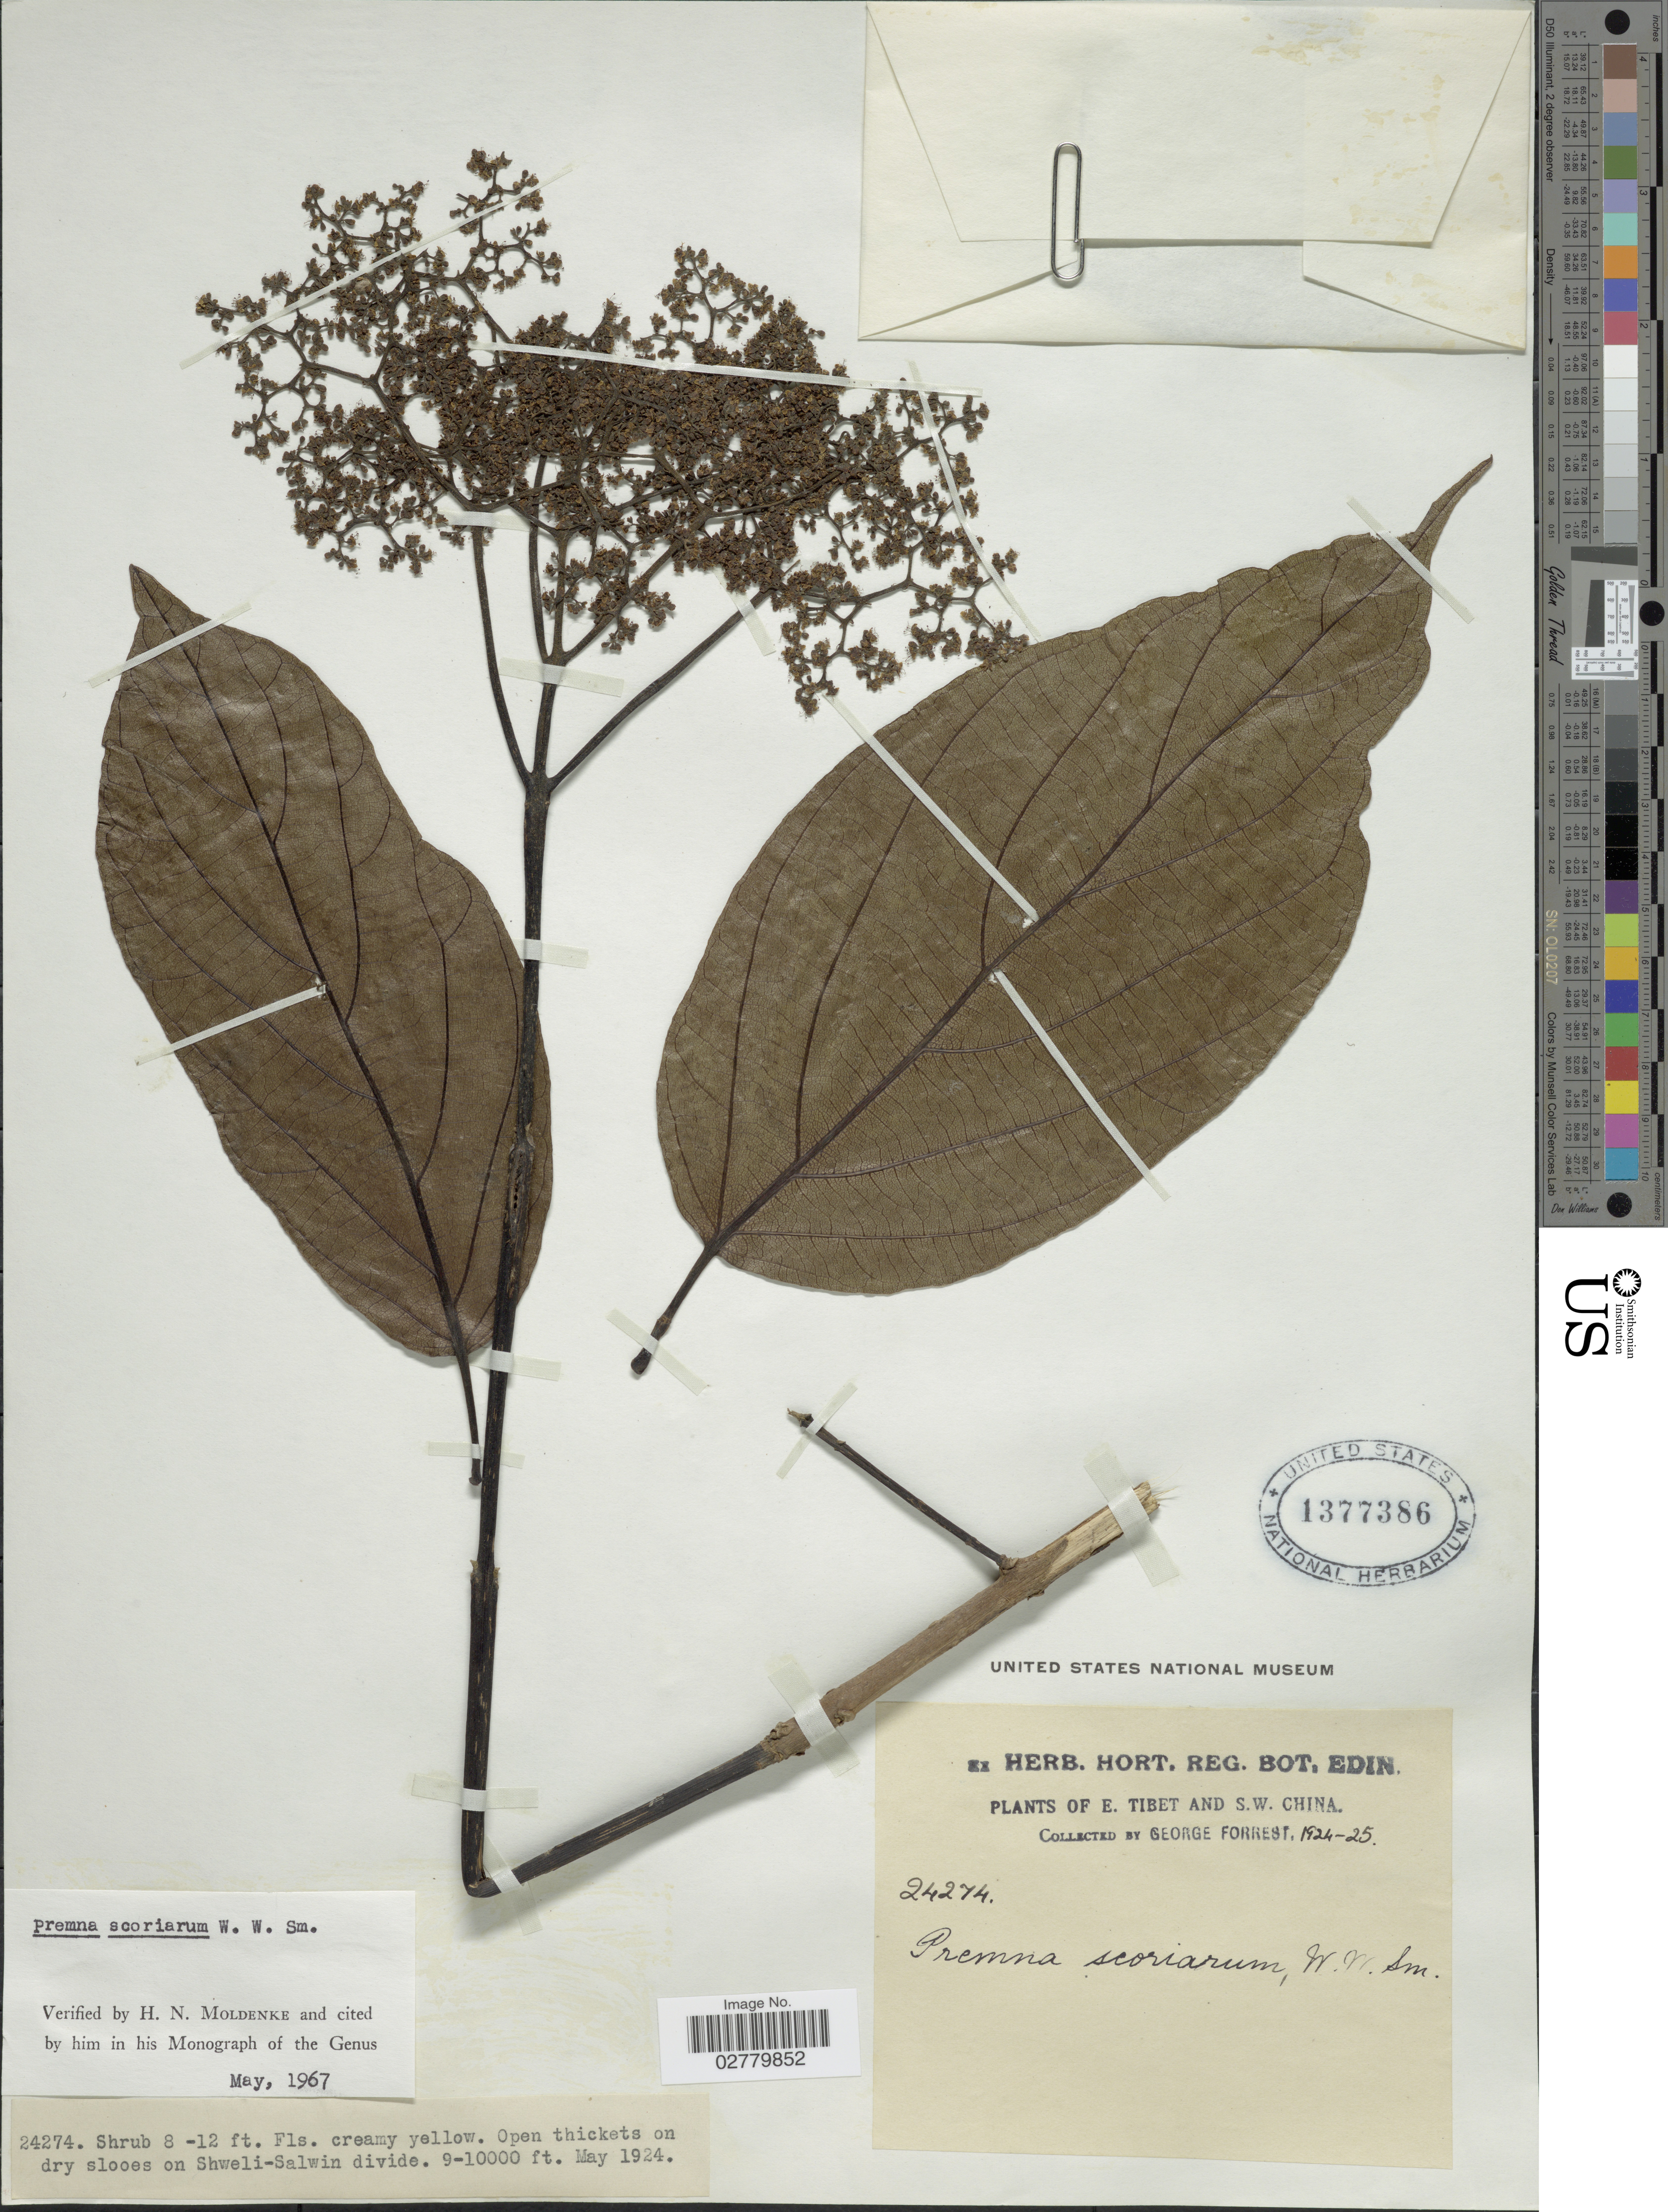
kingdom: Plantae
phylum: Tracheophyta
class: Magnoliopsida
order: Lamiales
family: Lamiaceae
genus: Premna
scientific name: Premna scoriarum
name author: W.W. Sm.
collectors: G. Forrest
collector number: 24274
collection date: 1924-05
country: China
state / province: Xizang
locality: E. Tibet and S.W. China. Open thickets on dry slooes on Shweli-Salwin divide.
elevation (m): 2743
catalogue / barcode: US 1377386